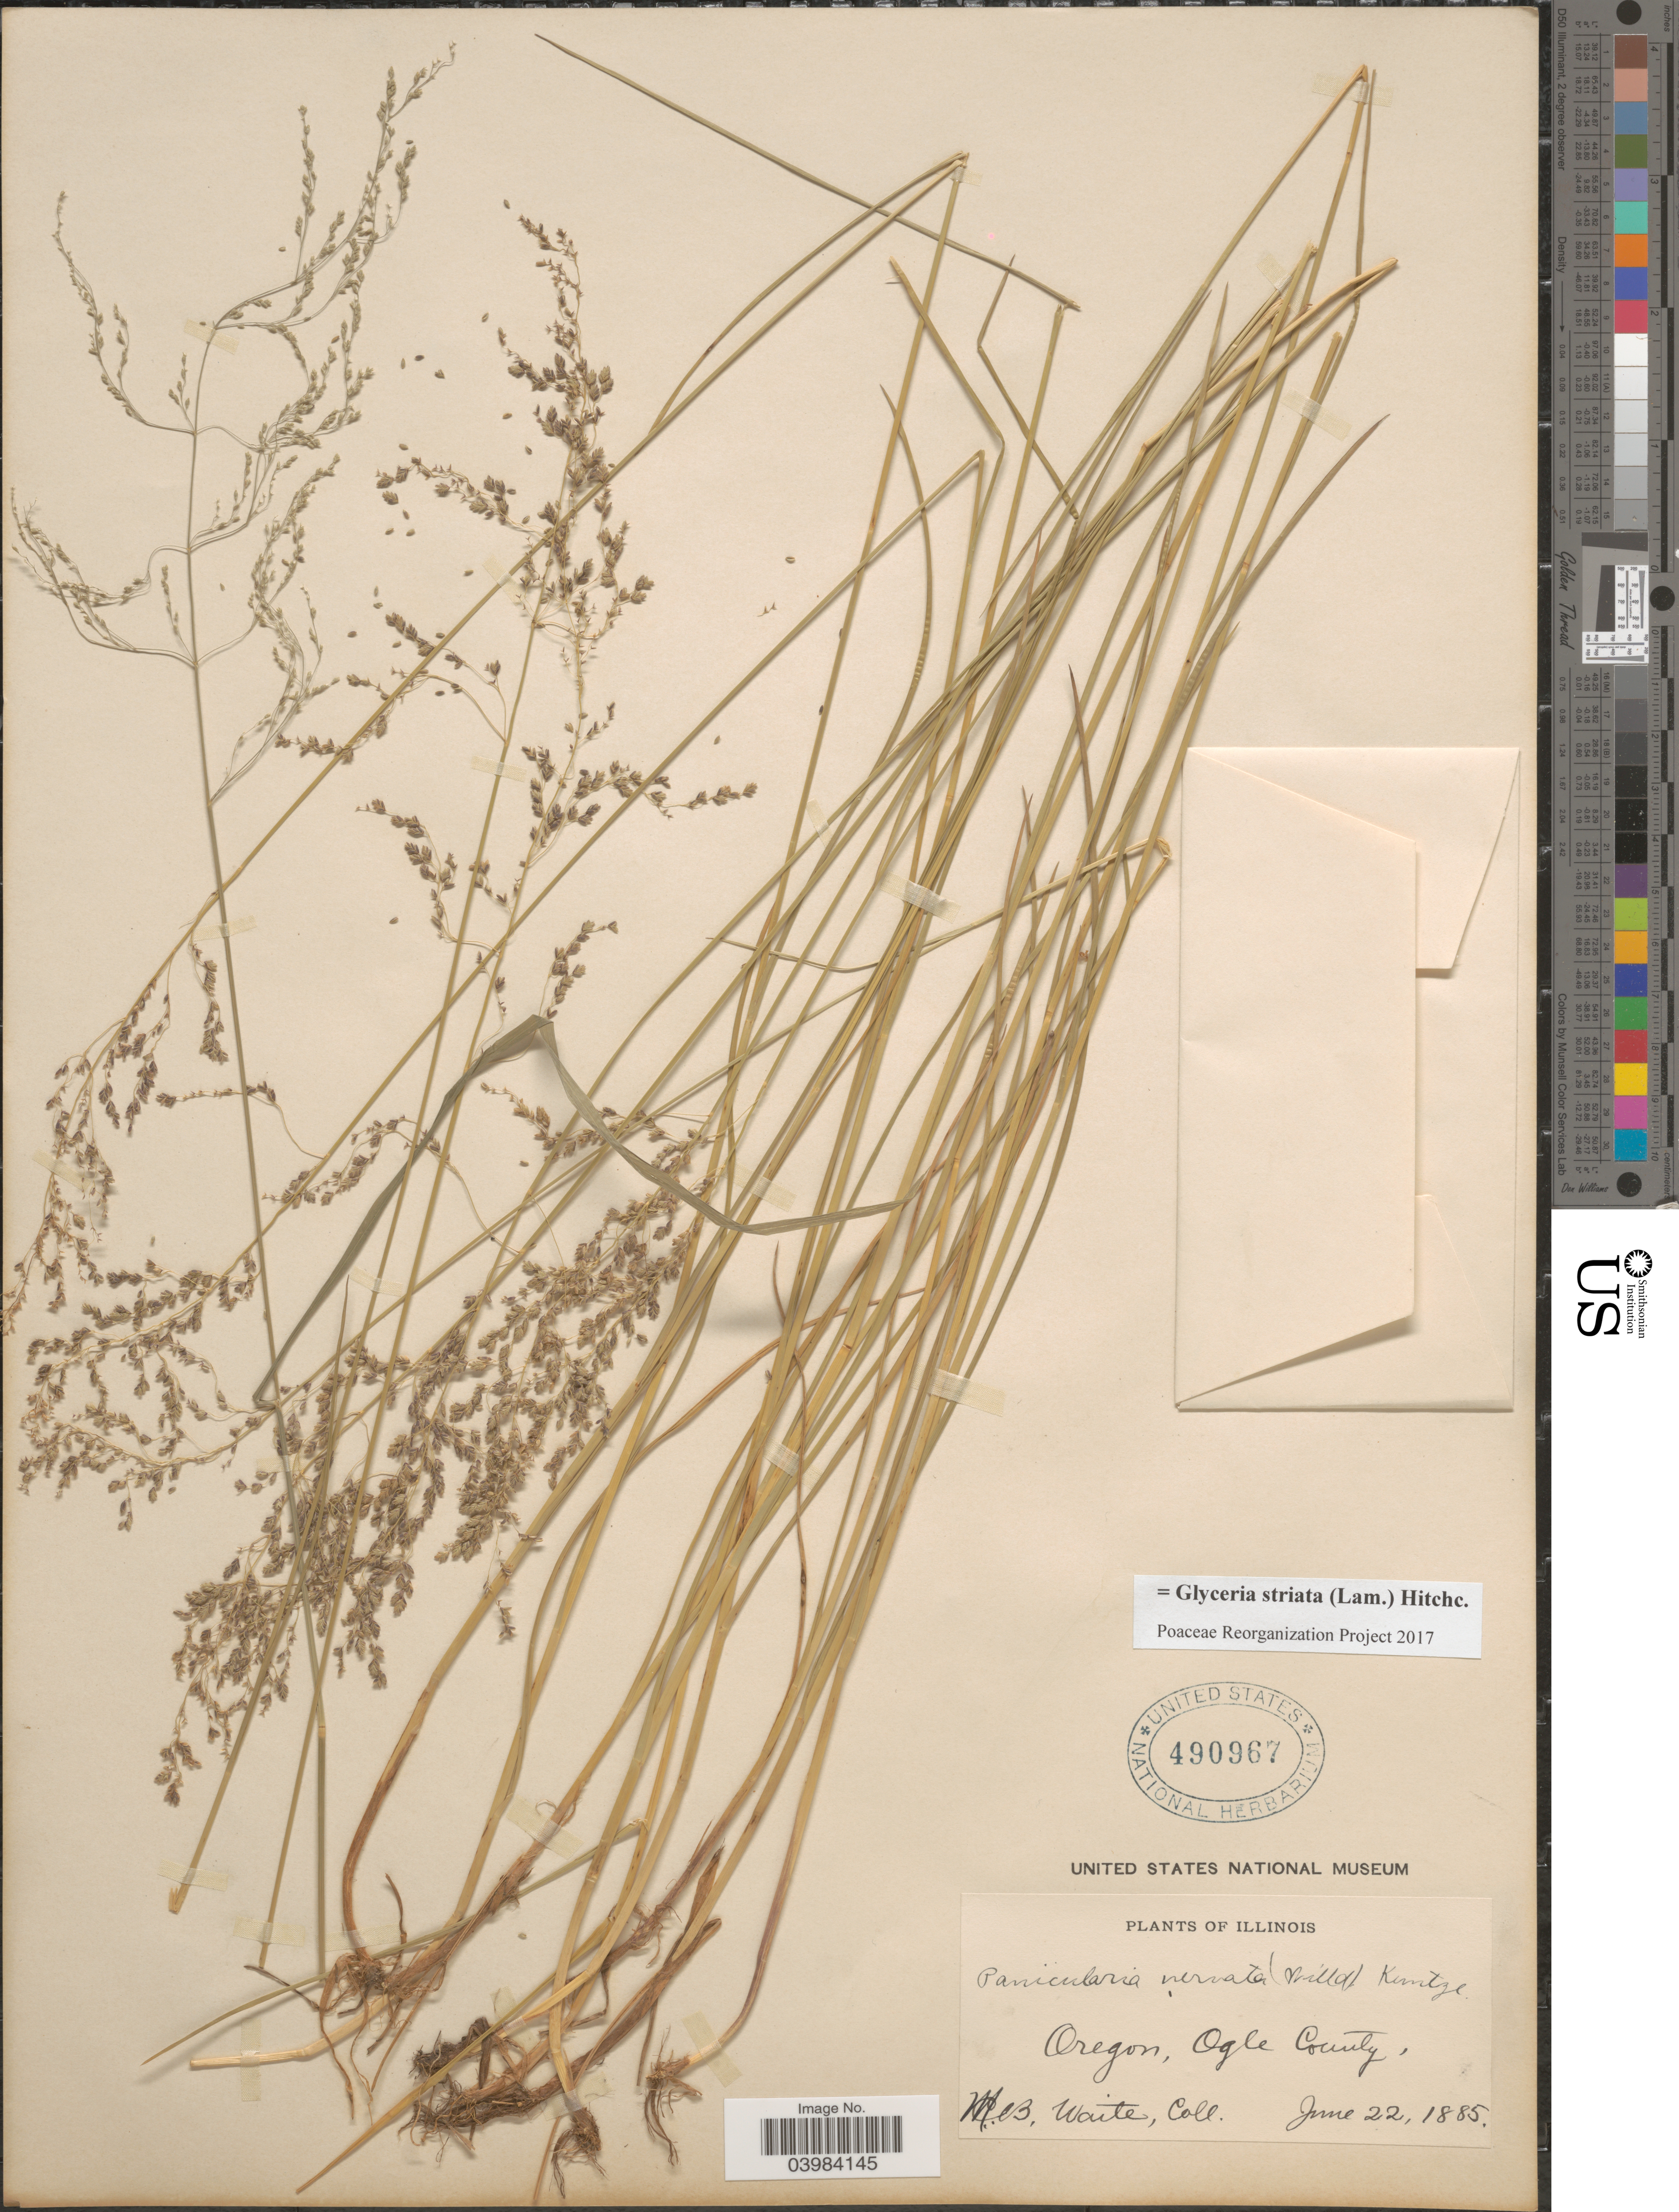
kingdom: Plantae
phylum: Tracheophyta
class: Liliopsida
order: Poales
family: Poaceae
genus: Glyceria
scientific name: Glyceria striata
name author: (Lam.) Hitchc.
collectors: M. B. Waite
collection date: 1885-06-22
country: United States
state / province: Illinois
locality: Oregon, Ogle County.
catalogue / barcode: US 490967